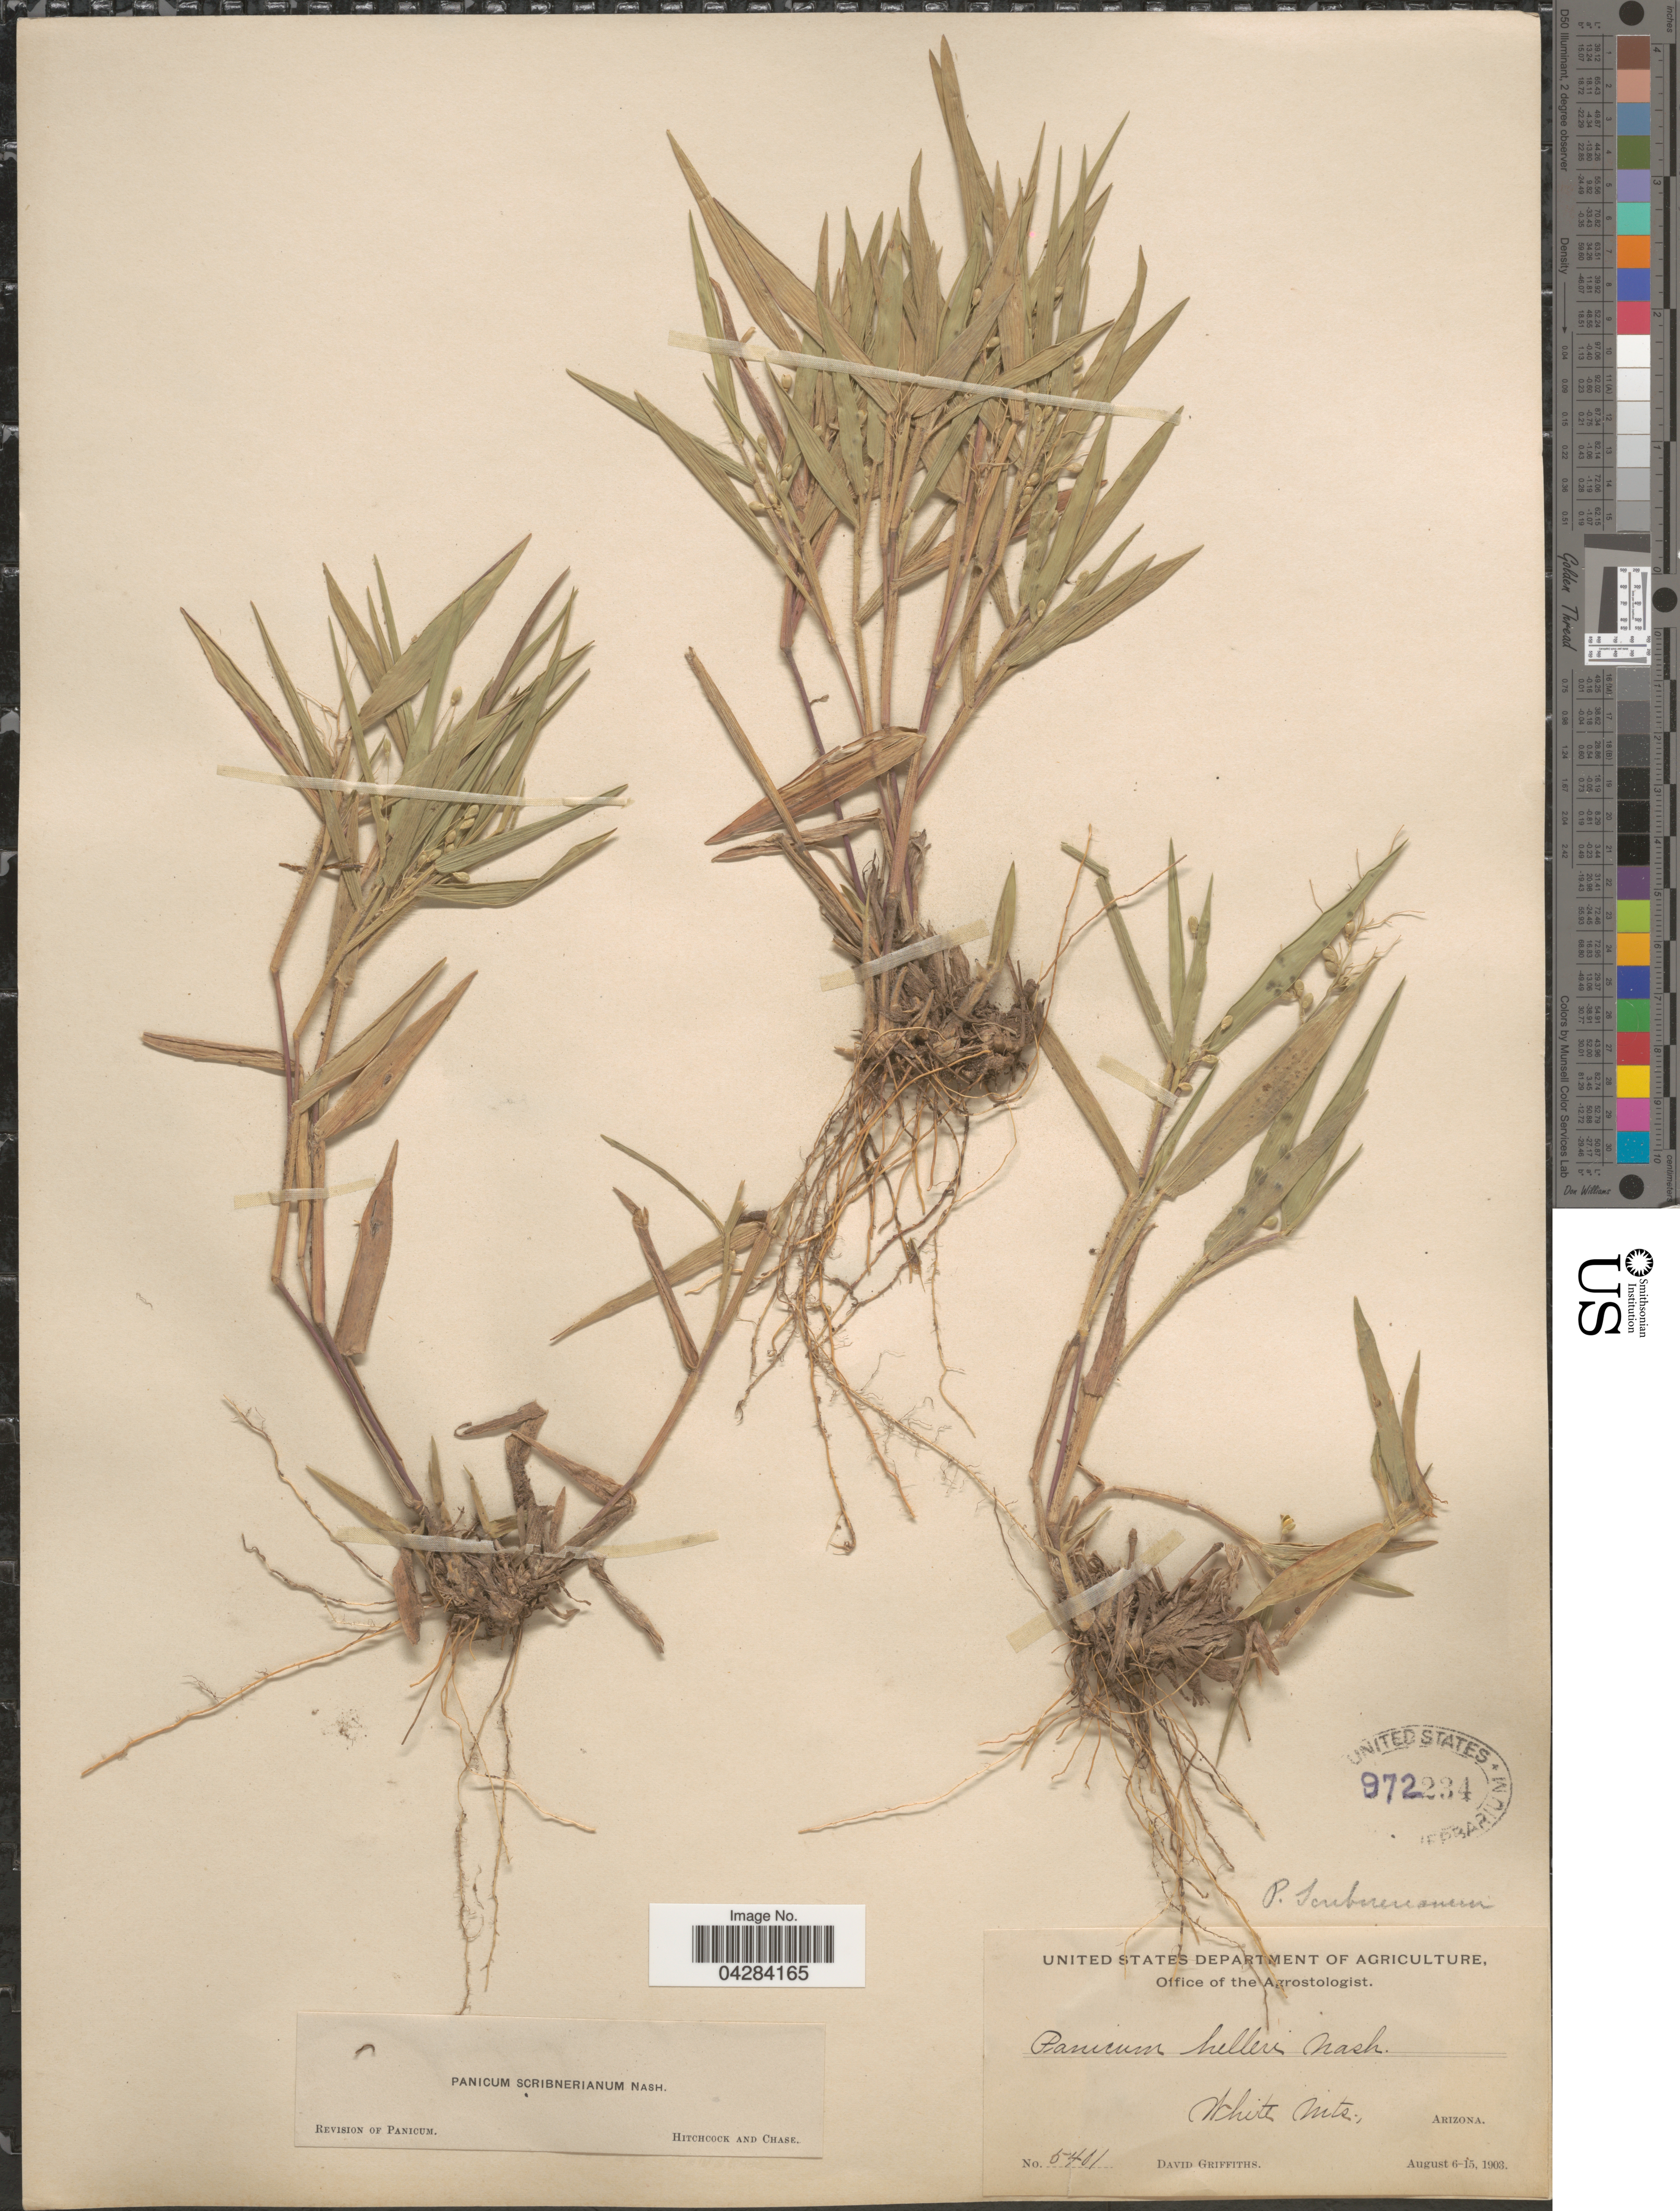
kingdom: Plantae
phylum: Tracheophyta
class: Liliopsida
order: Poales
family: Poaceae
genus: Dichanthelium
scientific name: Dichanthelium oligosanthes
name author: (Schult.) Gould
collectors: D. Griffiths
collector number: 5401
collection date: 1903-08-06/1903-08-15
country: United States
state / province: Arizona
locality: White Mts.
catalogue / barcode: US 972234